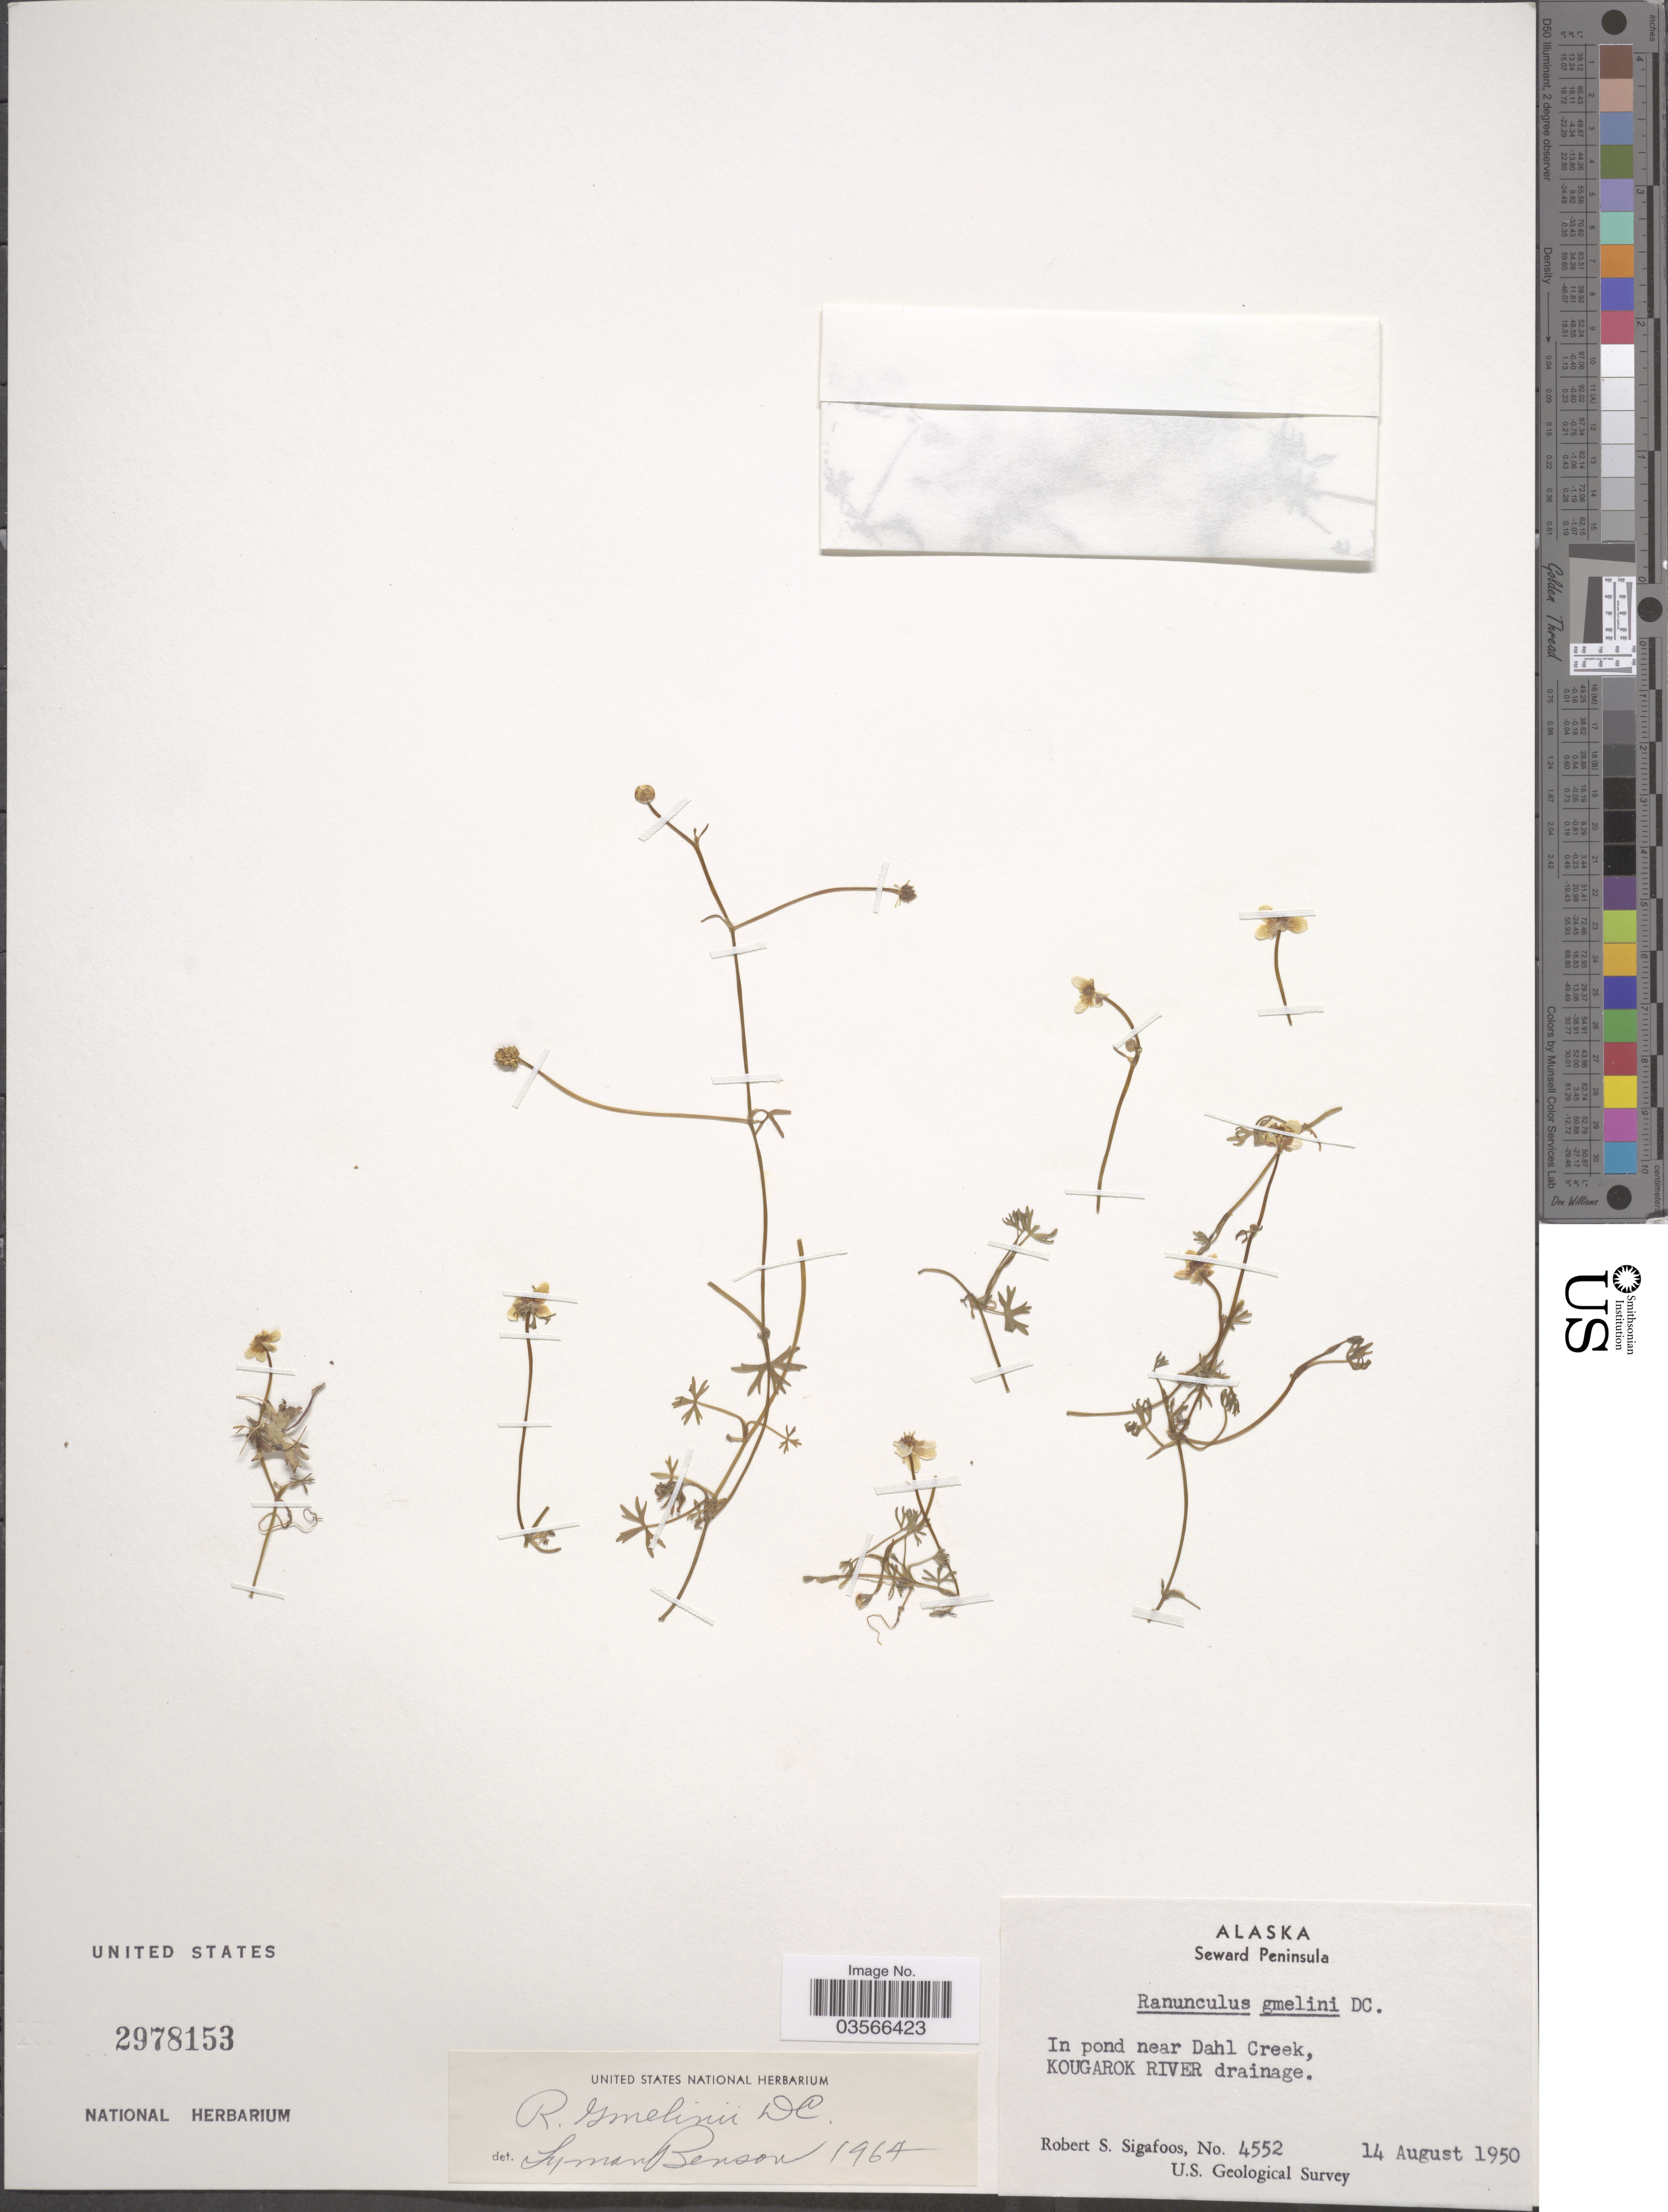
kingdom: Plantae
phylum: Tracheophyta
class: Magnoliopsida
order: Ranunculales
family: Ranunculaceae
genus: Ranunculus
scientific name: Ranunculus gmelinii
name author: DC.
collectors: R. Sigafoos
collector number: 4552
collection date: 1950-08-14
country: United States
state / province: Alaska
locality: Seward Peninsula. In pond near Dahl Creek, Kougarok River drainage.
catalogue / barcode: US 2978153